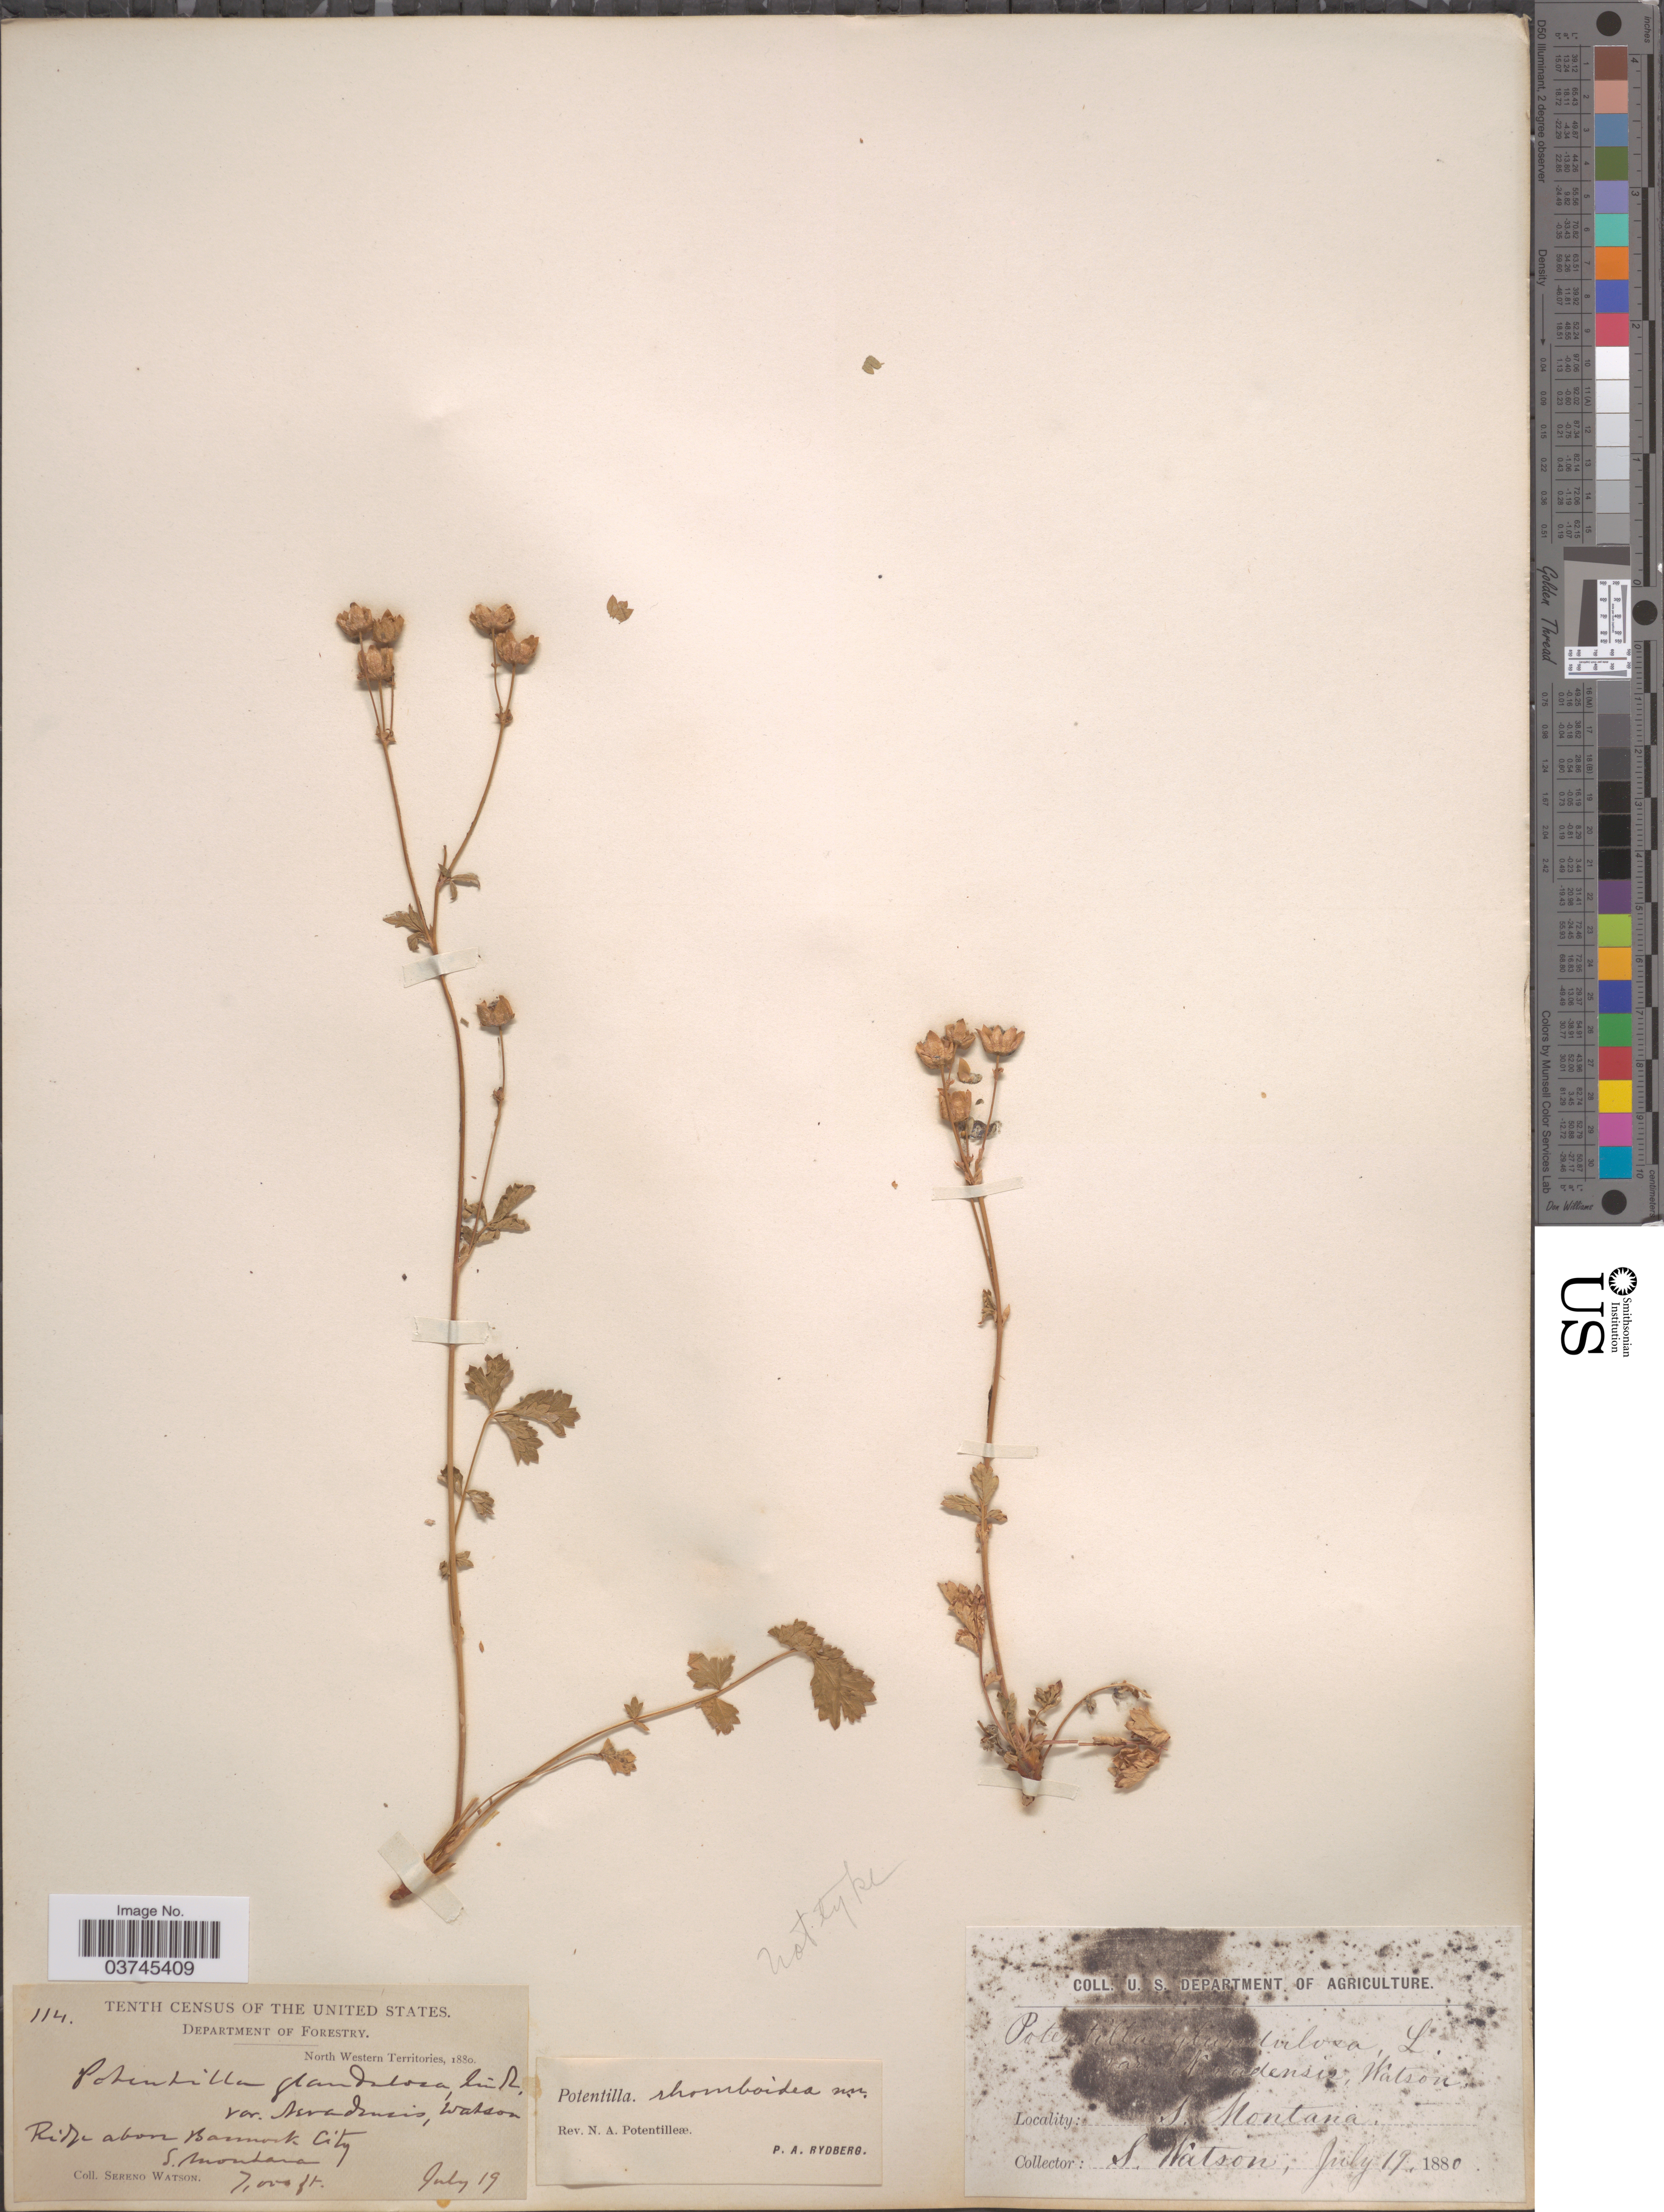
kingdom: Plantae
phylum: Tracheophyta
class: Magnoliopsida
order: Rosales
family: Rosaceae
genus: Drymocallis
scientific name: Drymocallis sp.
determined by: Strong, Mark T., (BOT), Smithsonian Institution - National Museum of Natural History (UNITED STATES)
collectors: S. Watson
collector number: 114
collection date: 1880-07-19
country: United States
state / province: Montana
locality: S. Montana. North Western Territories [unsure placement] Ridge above Bannack City.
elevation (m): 2134